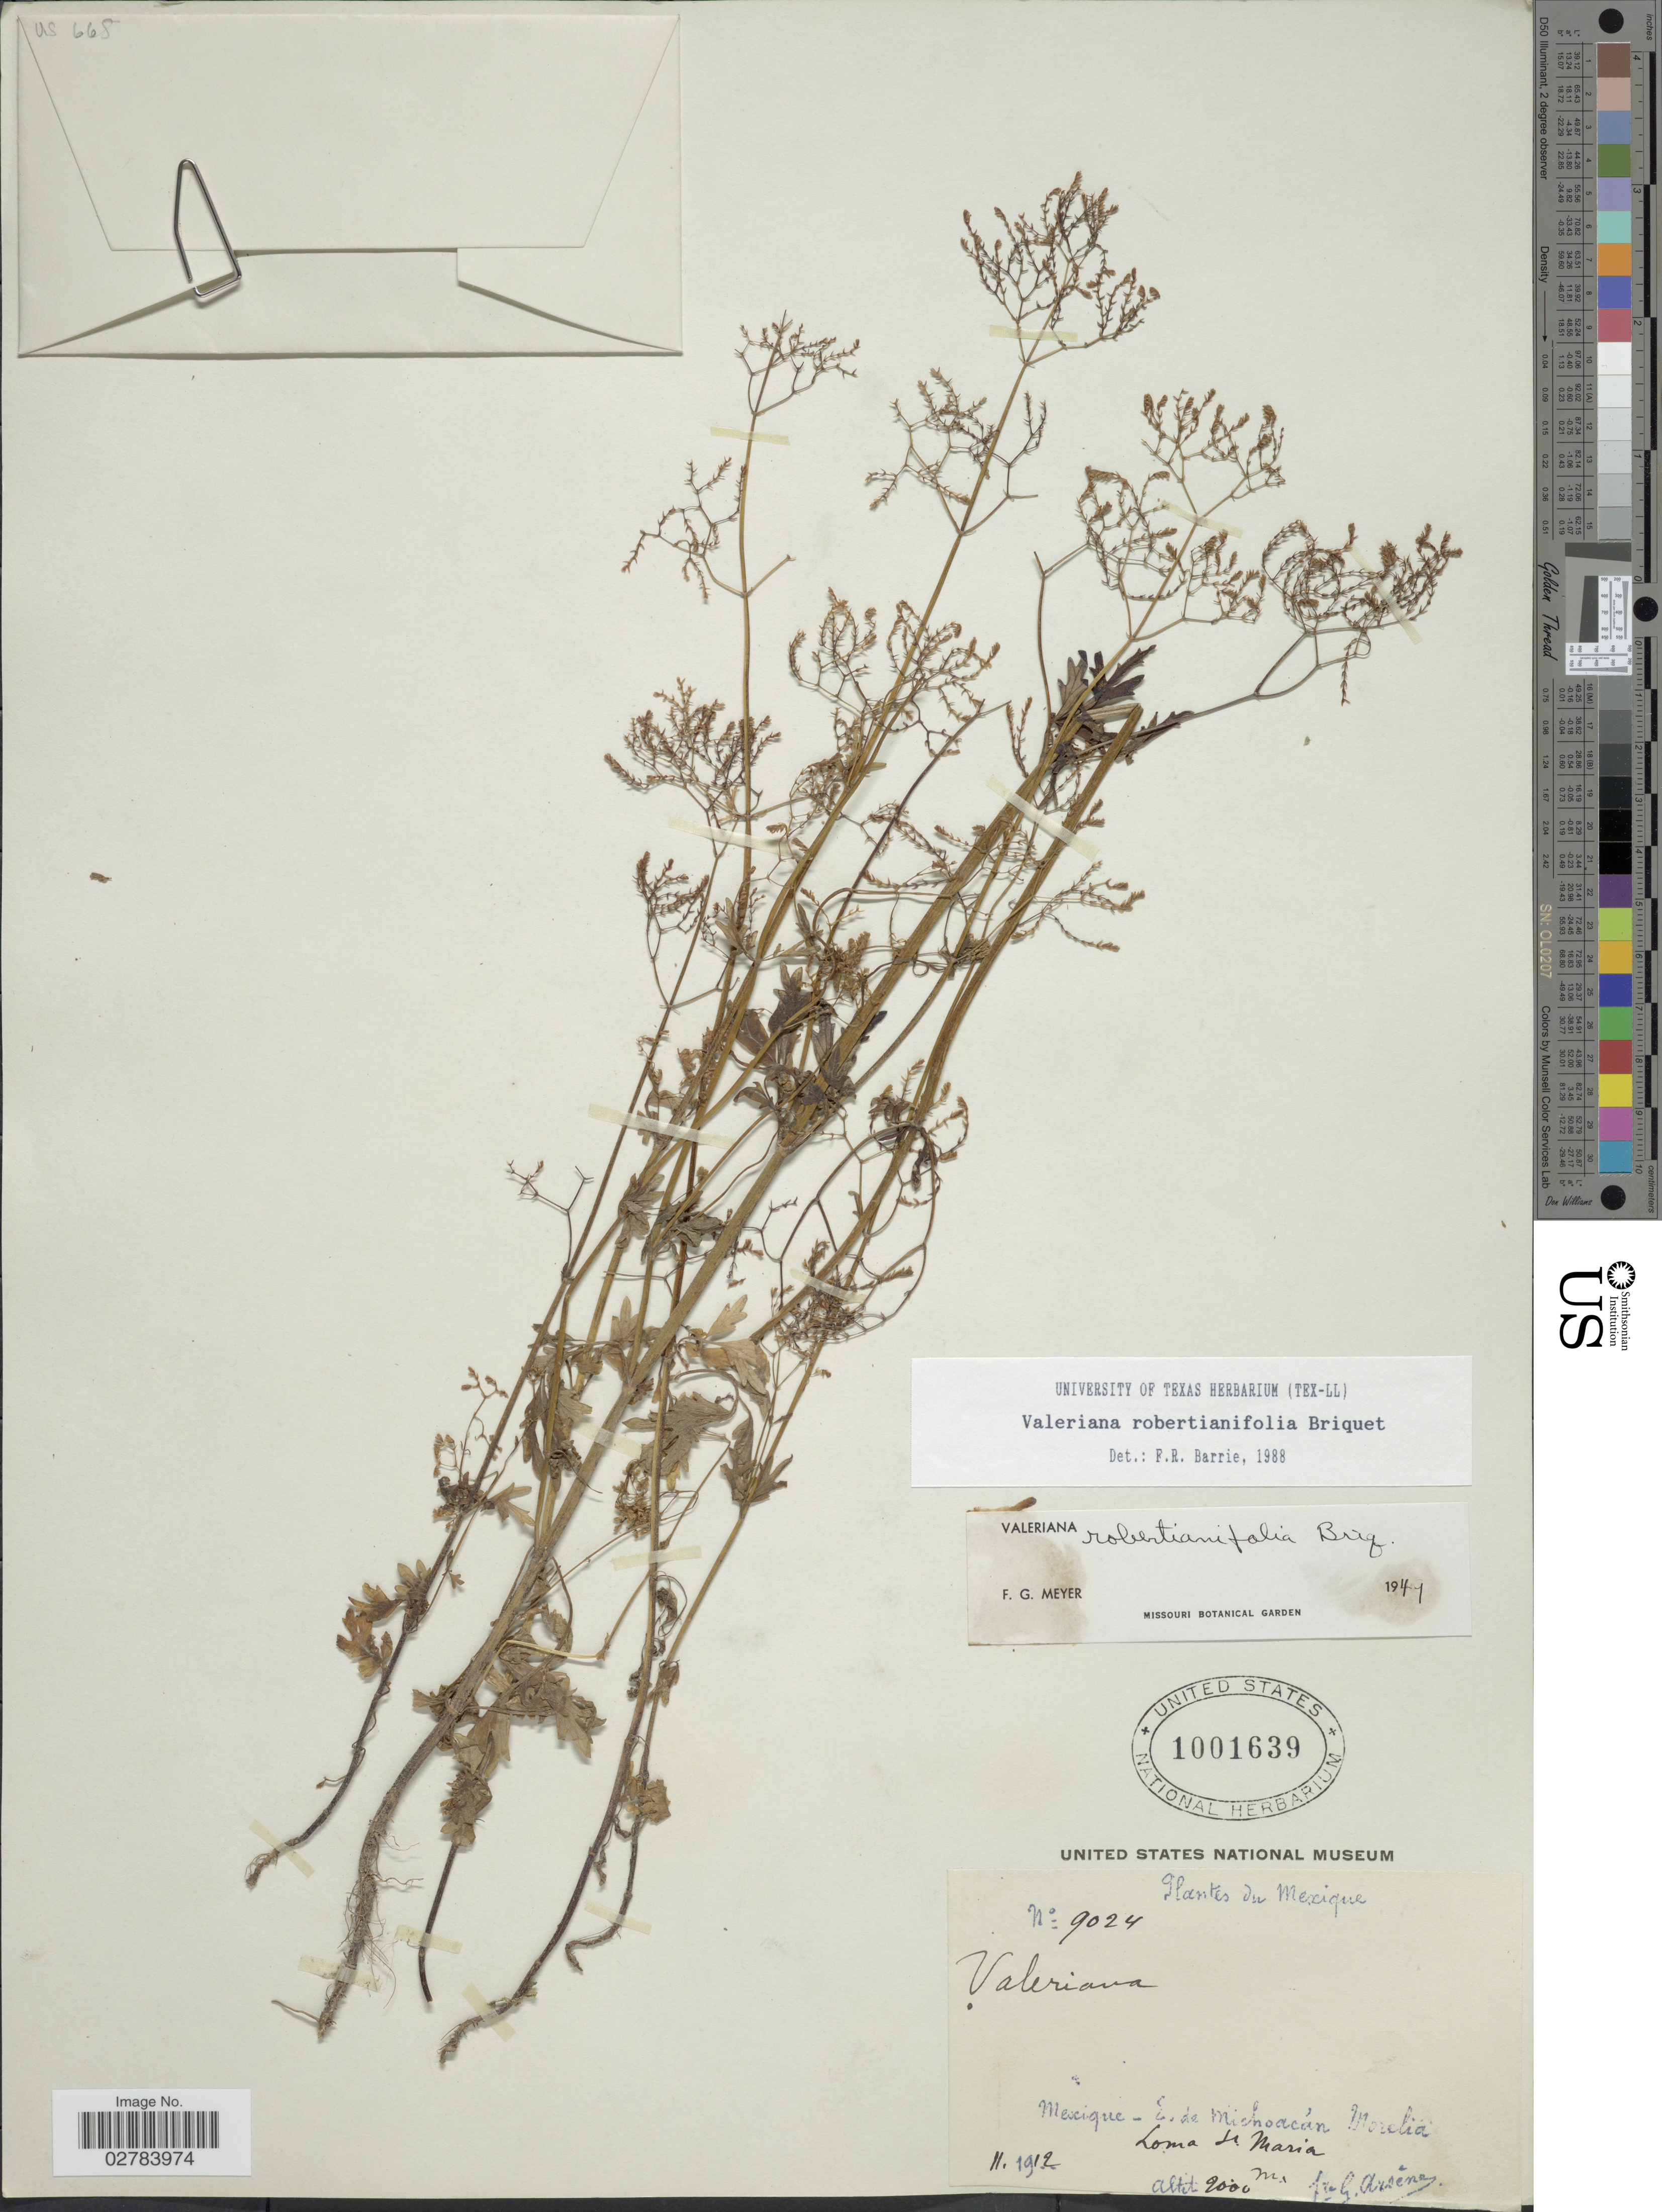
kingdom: Plantae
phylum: Tracheophyta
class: Magnoliopsida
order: Dipsacales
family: Caprifoliaceae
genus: Valeriana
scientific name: Valeriana robertianifolia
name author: Briq.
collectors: Bro. G. Arsène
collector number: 9024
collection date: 1912-11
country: Mexico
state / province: Michoacán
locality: E. de Michoacán, Morelia, Loma St. Maria.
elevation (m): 2000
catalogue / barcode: US 1001639